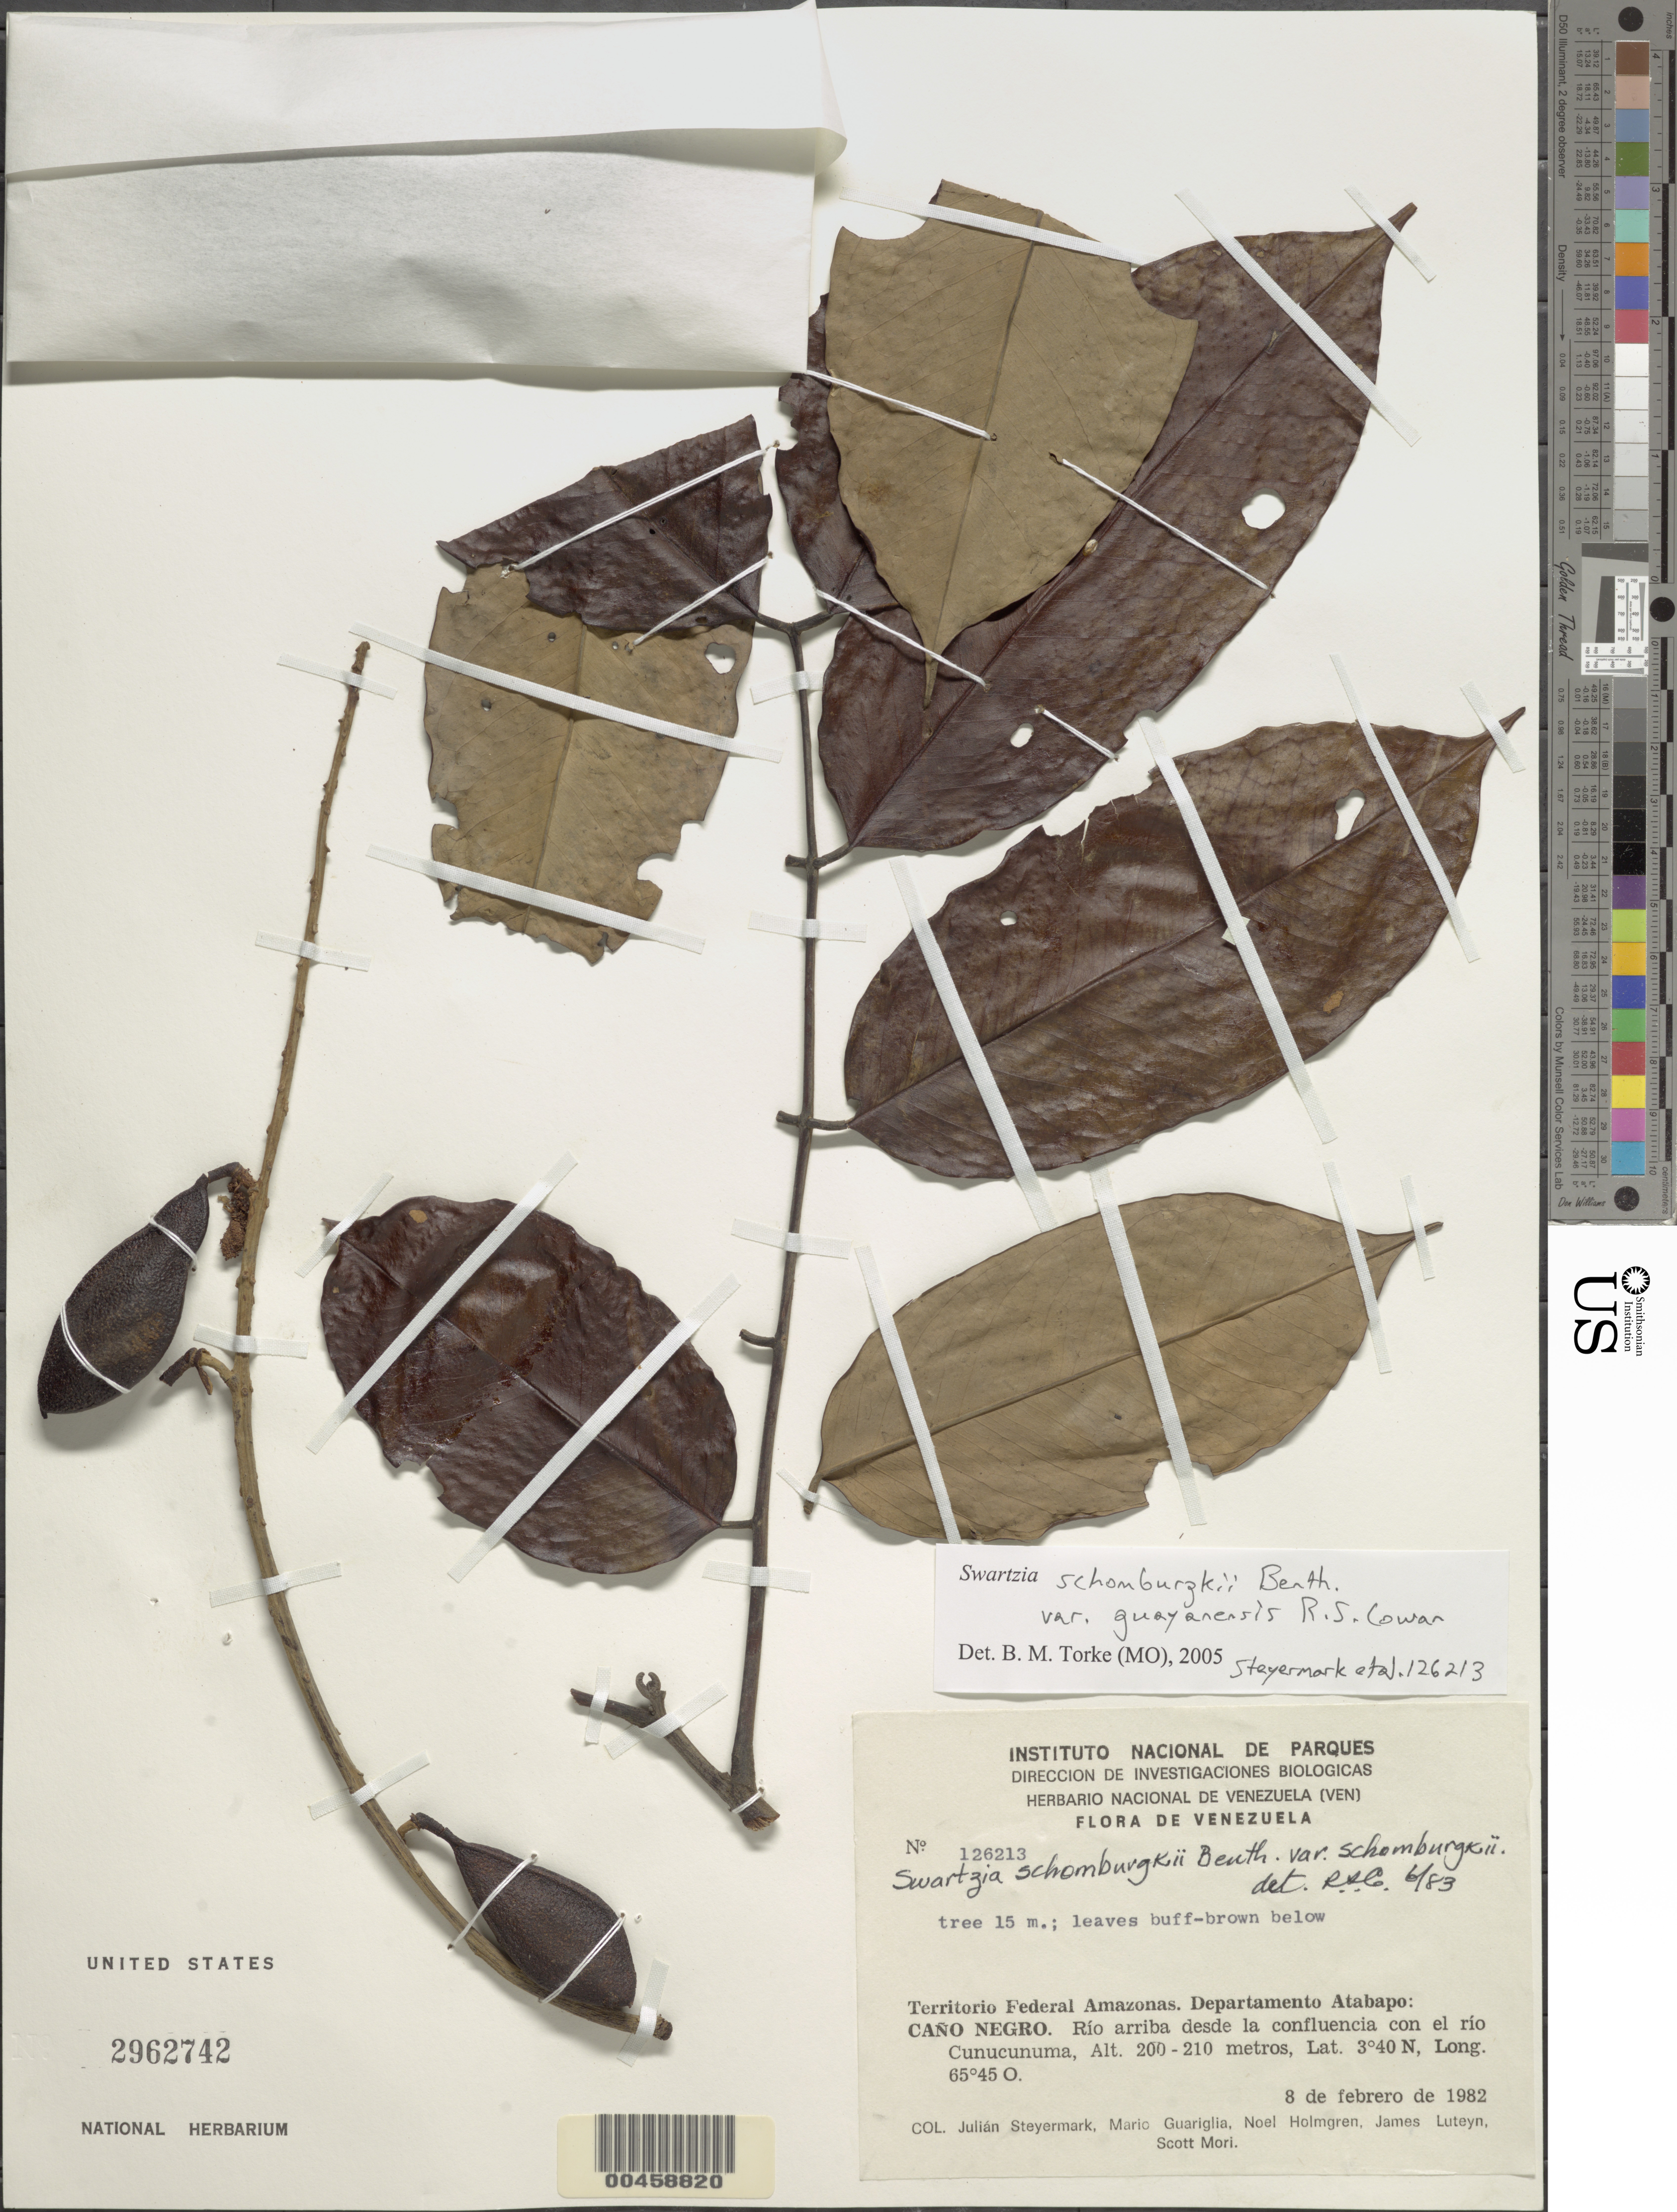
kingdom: Plantae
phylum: Tracheophyta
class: Magnoliopsida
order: Fabales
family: Fabaceae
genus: Swartzia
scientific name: Swartzia schomburgkii var. guayanensis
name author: R.S. Cowan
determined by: Cowan, R. S.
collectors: J. Steyermark, M. Guariglia P., N. H. Holmgren, J. L. Luteyn & S. Mori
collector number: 126213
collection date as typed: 08 Feb 1982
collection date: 1982-02-08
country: Venezuela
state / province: Amazonas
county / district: Atabapo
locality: Cano Negro; Rio Arriba desde la confluencia con el Rio Cunucunuma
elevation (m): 200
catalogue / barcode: US 2962742